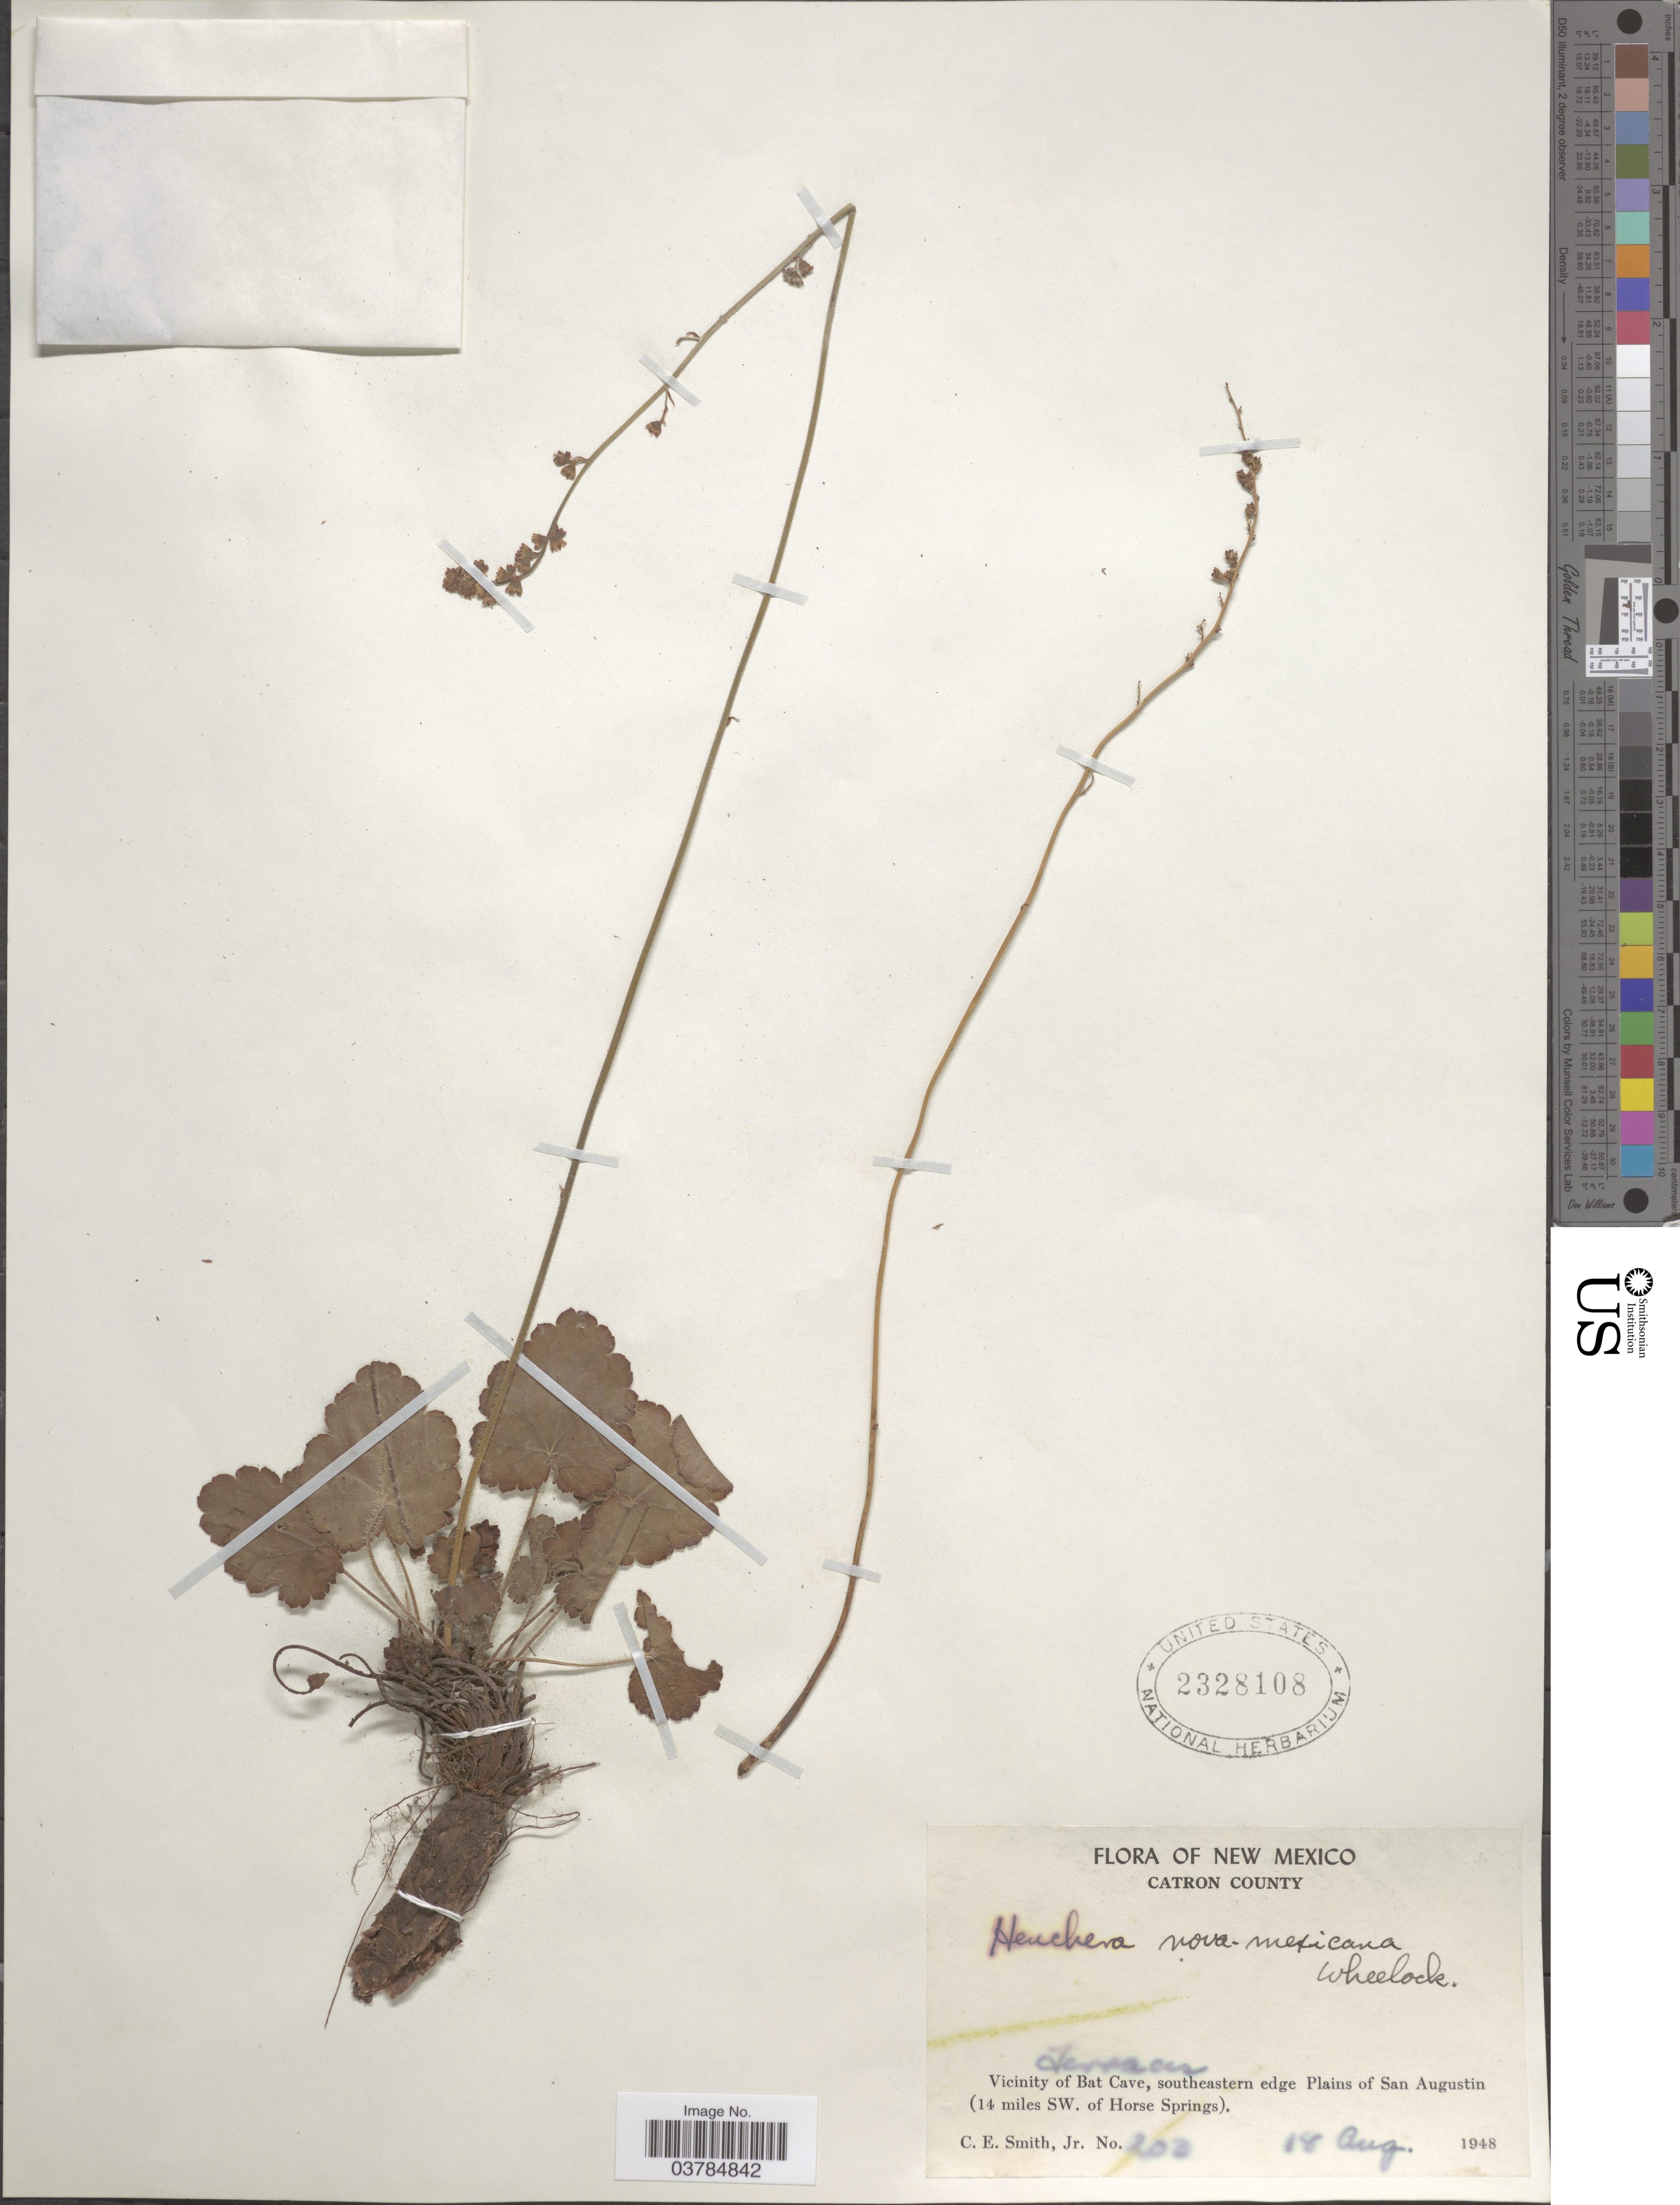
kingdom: Plantae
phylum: Tracheophyta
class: Magnoliopsida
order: Saxifragales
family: Saxifragaceae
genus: Heuchera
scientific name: Heuchera nova-mexicana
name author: Wheelock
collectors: C. E. Smith Jr.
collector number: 203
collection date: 1948-08-18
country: United States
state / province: New Mexico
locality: Catron County. Vicinity of Bat Cave, southeastern edge Plains of San Augustin (14 miles SW. of Horse Springs).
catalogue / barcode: US 2328108